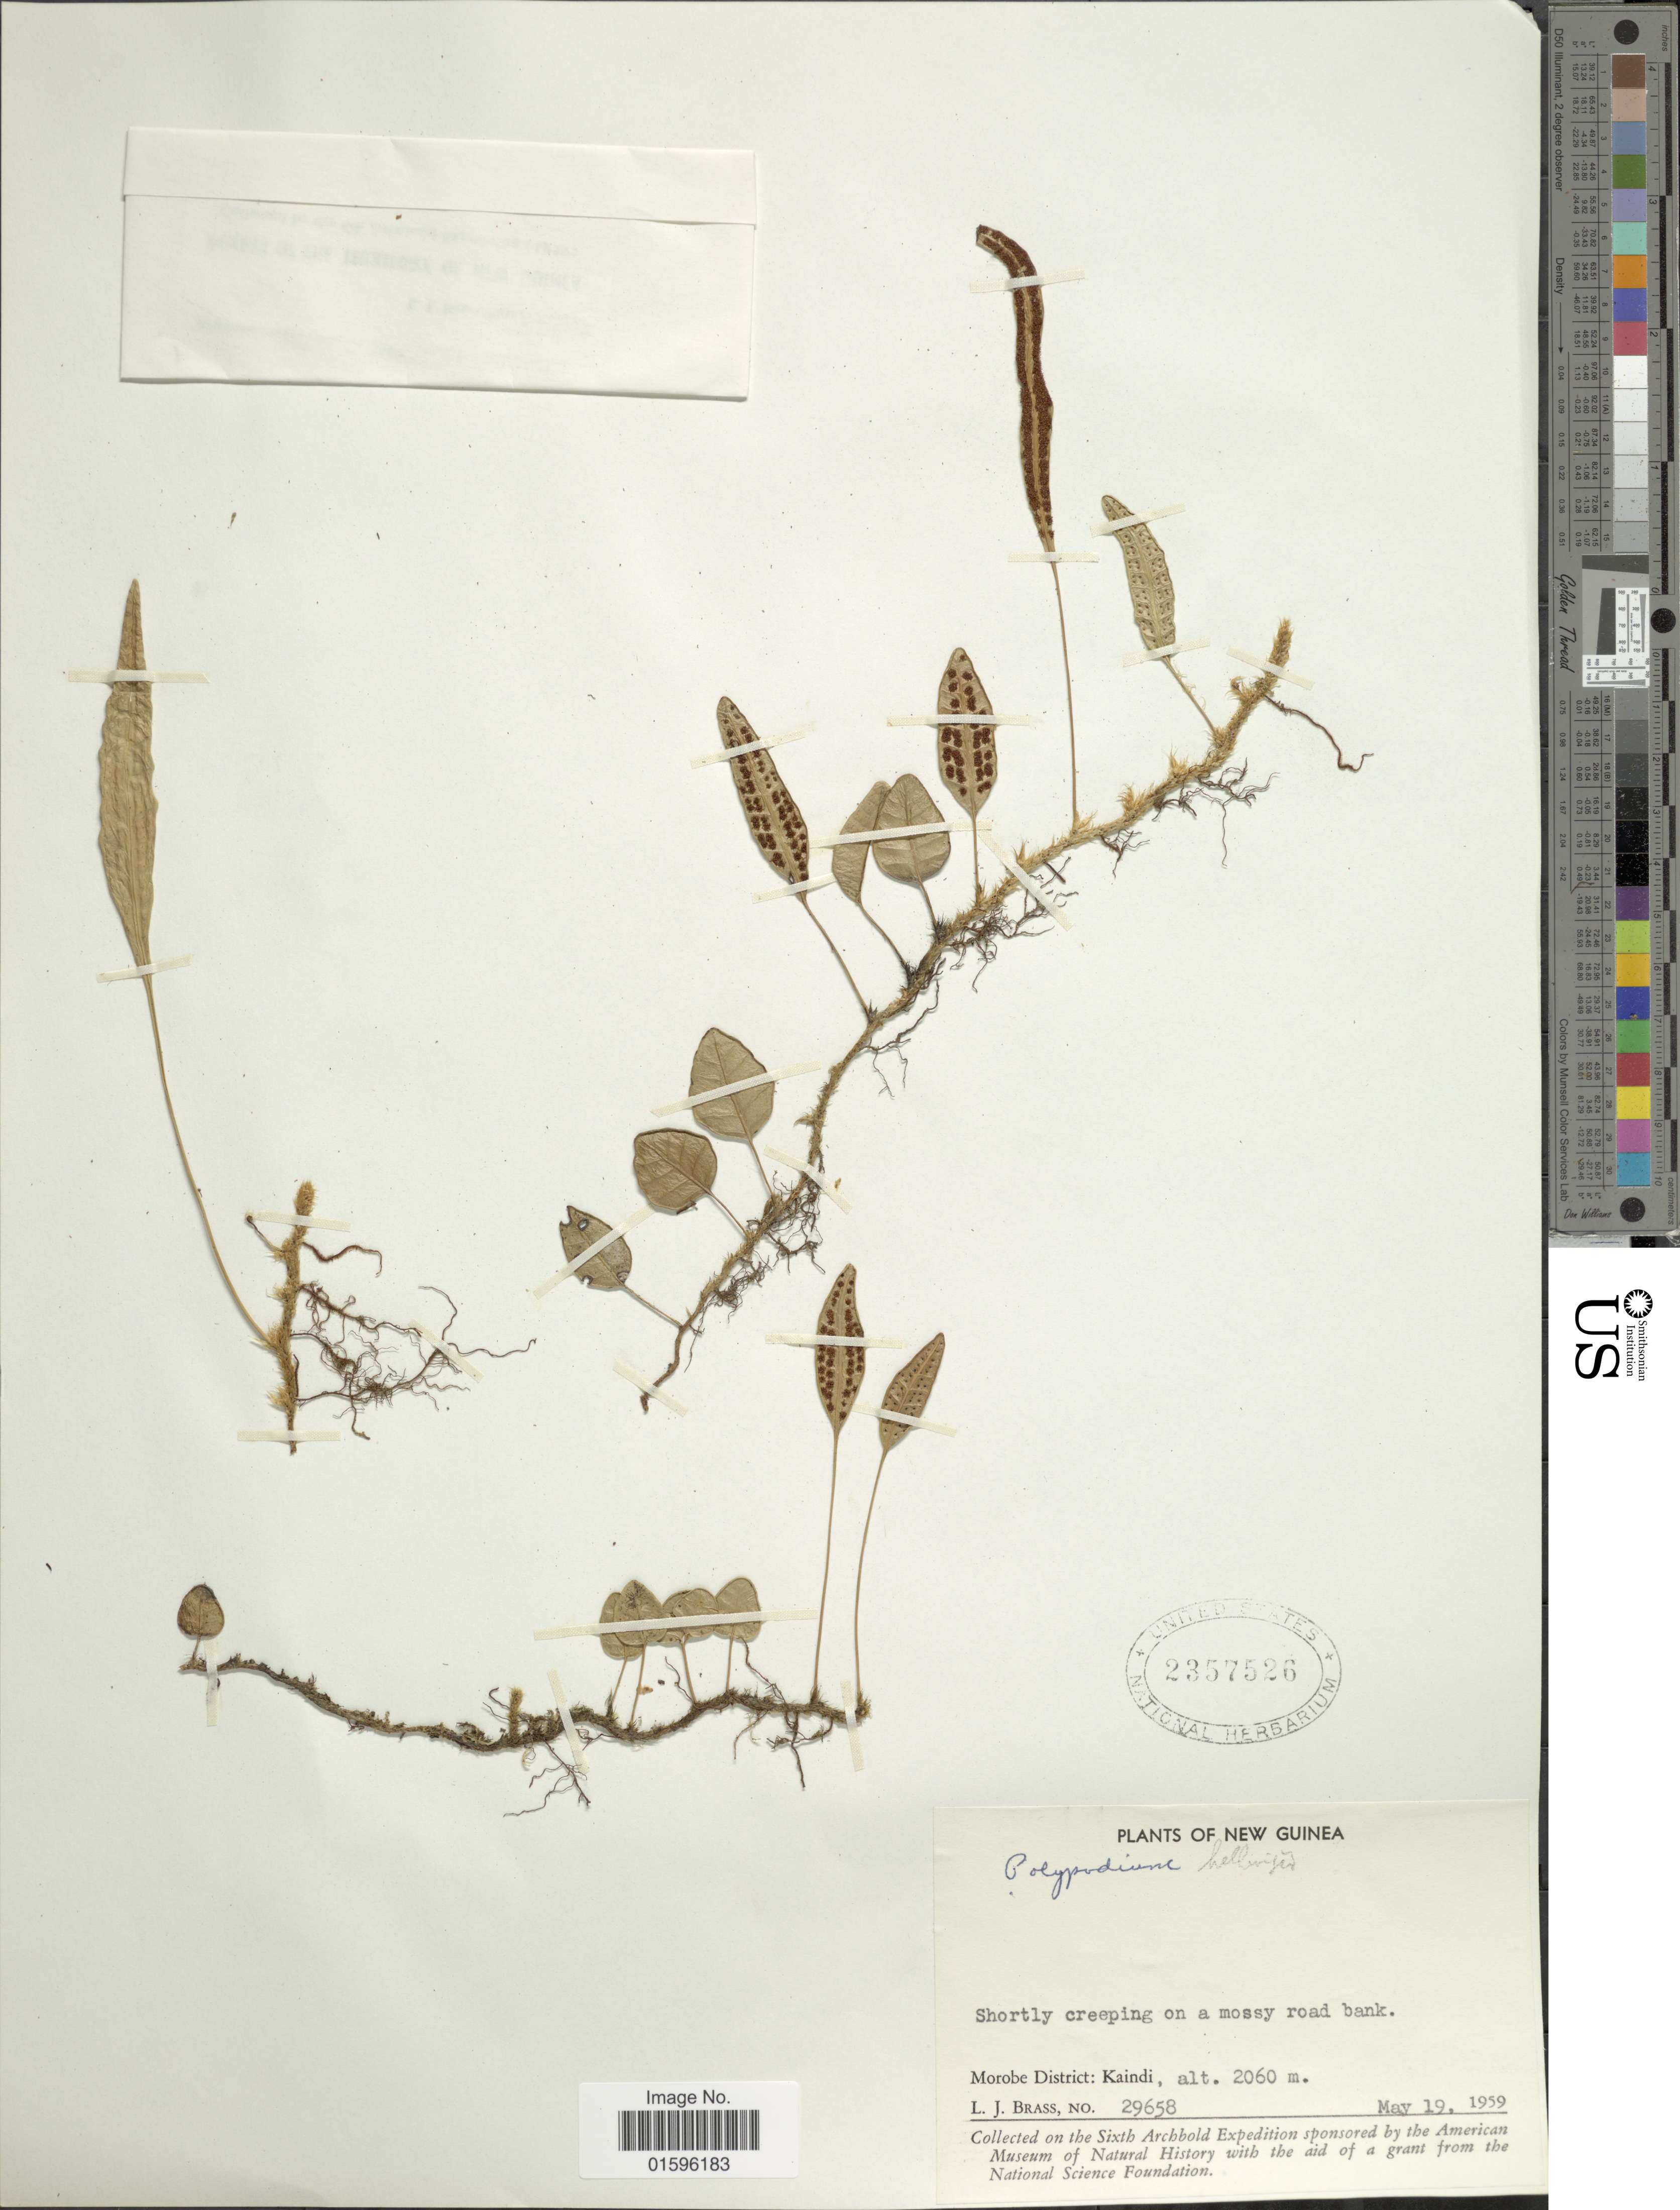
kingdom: Plantae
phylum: Tracheophyta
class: Polypodiopsida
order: Polypodiales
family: Polypodiaceae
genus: Polypodium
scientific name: Polypodium sp.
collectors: L. J. Brass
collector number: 29658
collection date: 1959-05-19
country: Papua New Guinea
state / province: Morobe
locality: New Guinea, Morobe District: Kaindi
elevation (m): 2060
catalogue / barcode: US 2357526